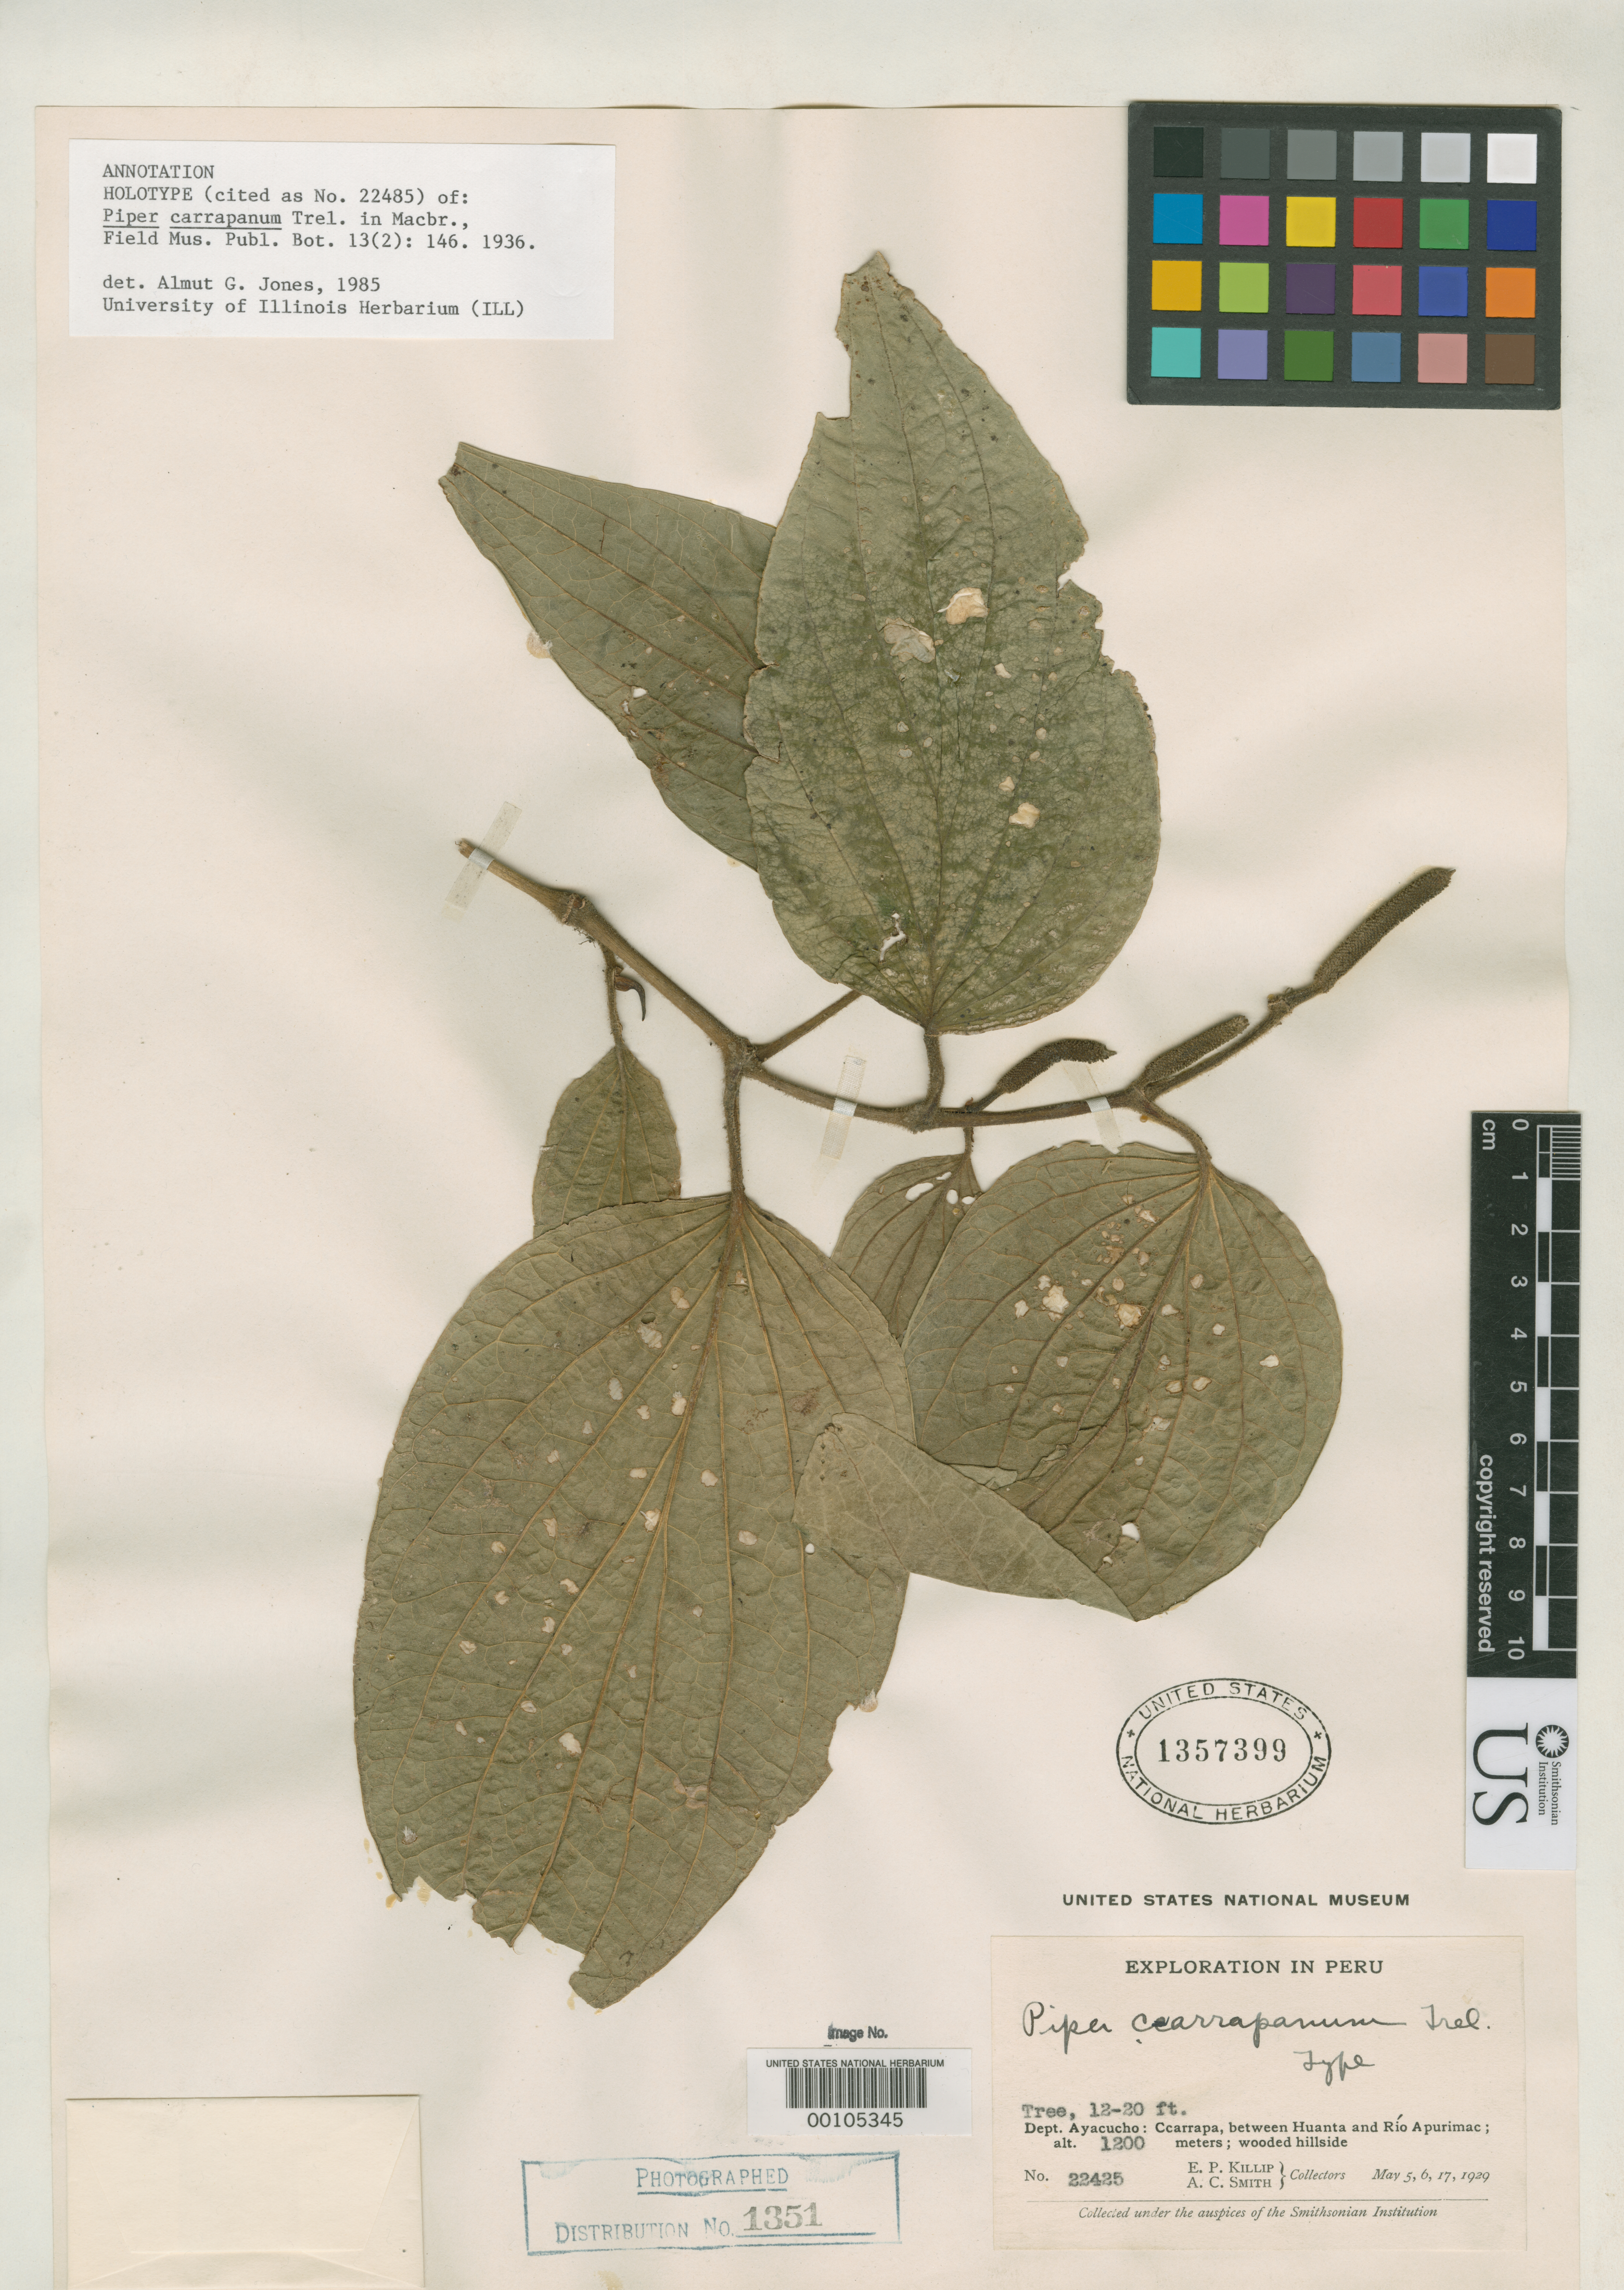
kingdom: Plantae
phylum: Tracheophyta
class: Magnoliopsida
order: Piperales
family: Piperaceae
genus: Piper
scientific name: Piper carrapanum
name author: Trel. in J.F. Macbr.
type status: Holotype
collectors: E. P. Killip & A. C. Smith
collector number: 22425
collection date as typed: May 1929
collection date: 1929-05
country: Peru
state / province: Ayacucho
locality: Ccarrapa, between Huanta and Río Apurímac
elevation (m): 1200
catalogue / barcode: US 1357399